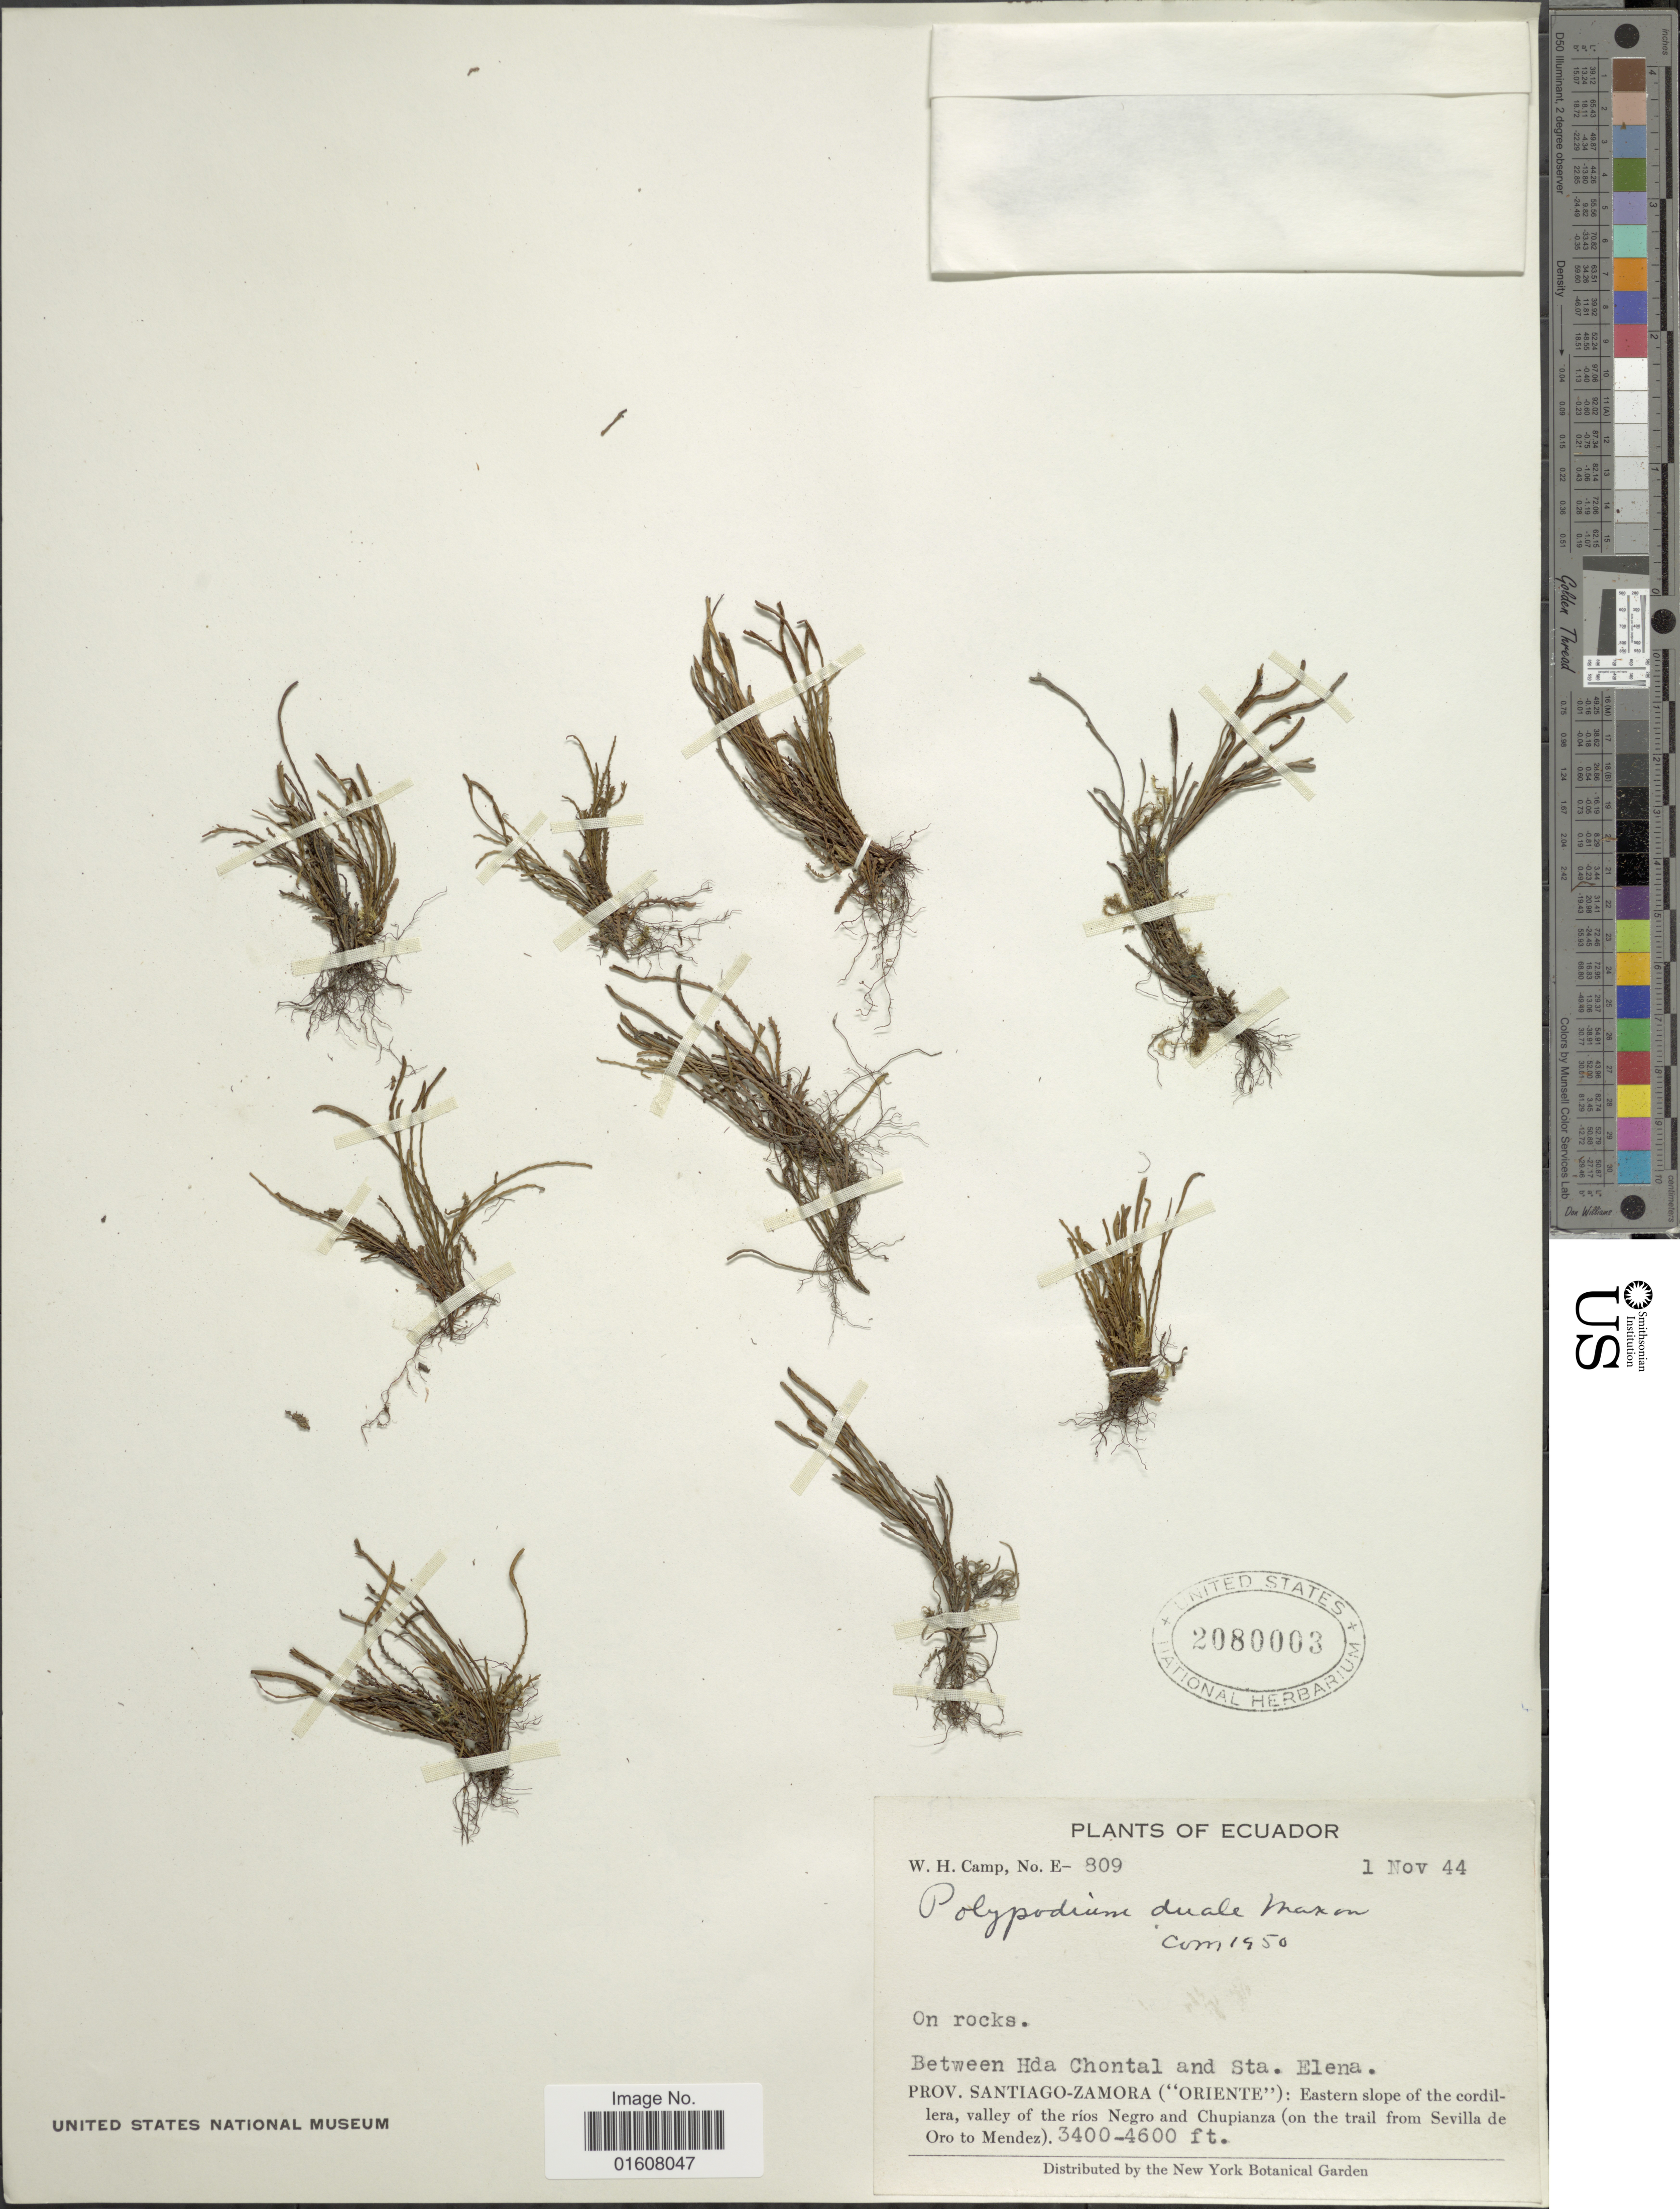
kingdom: Plantae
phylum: Tracheophyta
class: Polypodiopsida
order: Polypodiales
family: Polypodiaceae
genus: Cochlidium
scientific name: Cochlidium serrulatum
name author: (Sw.) L.E. Bishop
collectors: W. H. Camp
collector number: E-809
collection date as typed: Transcribed d/m/y: 1/11/44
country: Ecuador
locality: Between Hda Chontal and Sta. Helena. Prov. Santiago-Zamora ("Oriente"): Eastern slope of the cordillera, valley of the ríos Negro and Chupianza (on the trail from Sevilla de Oro to Mendez)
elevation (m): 1036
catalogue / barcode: US 2080003